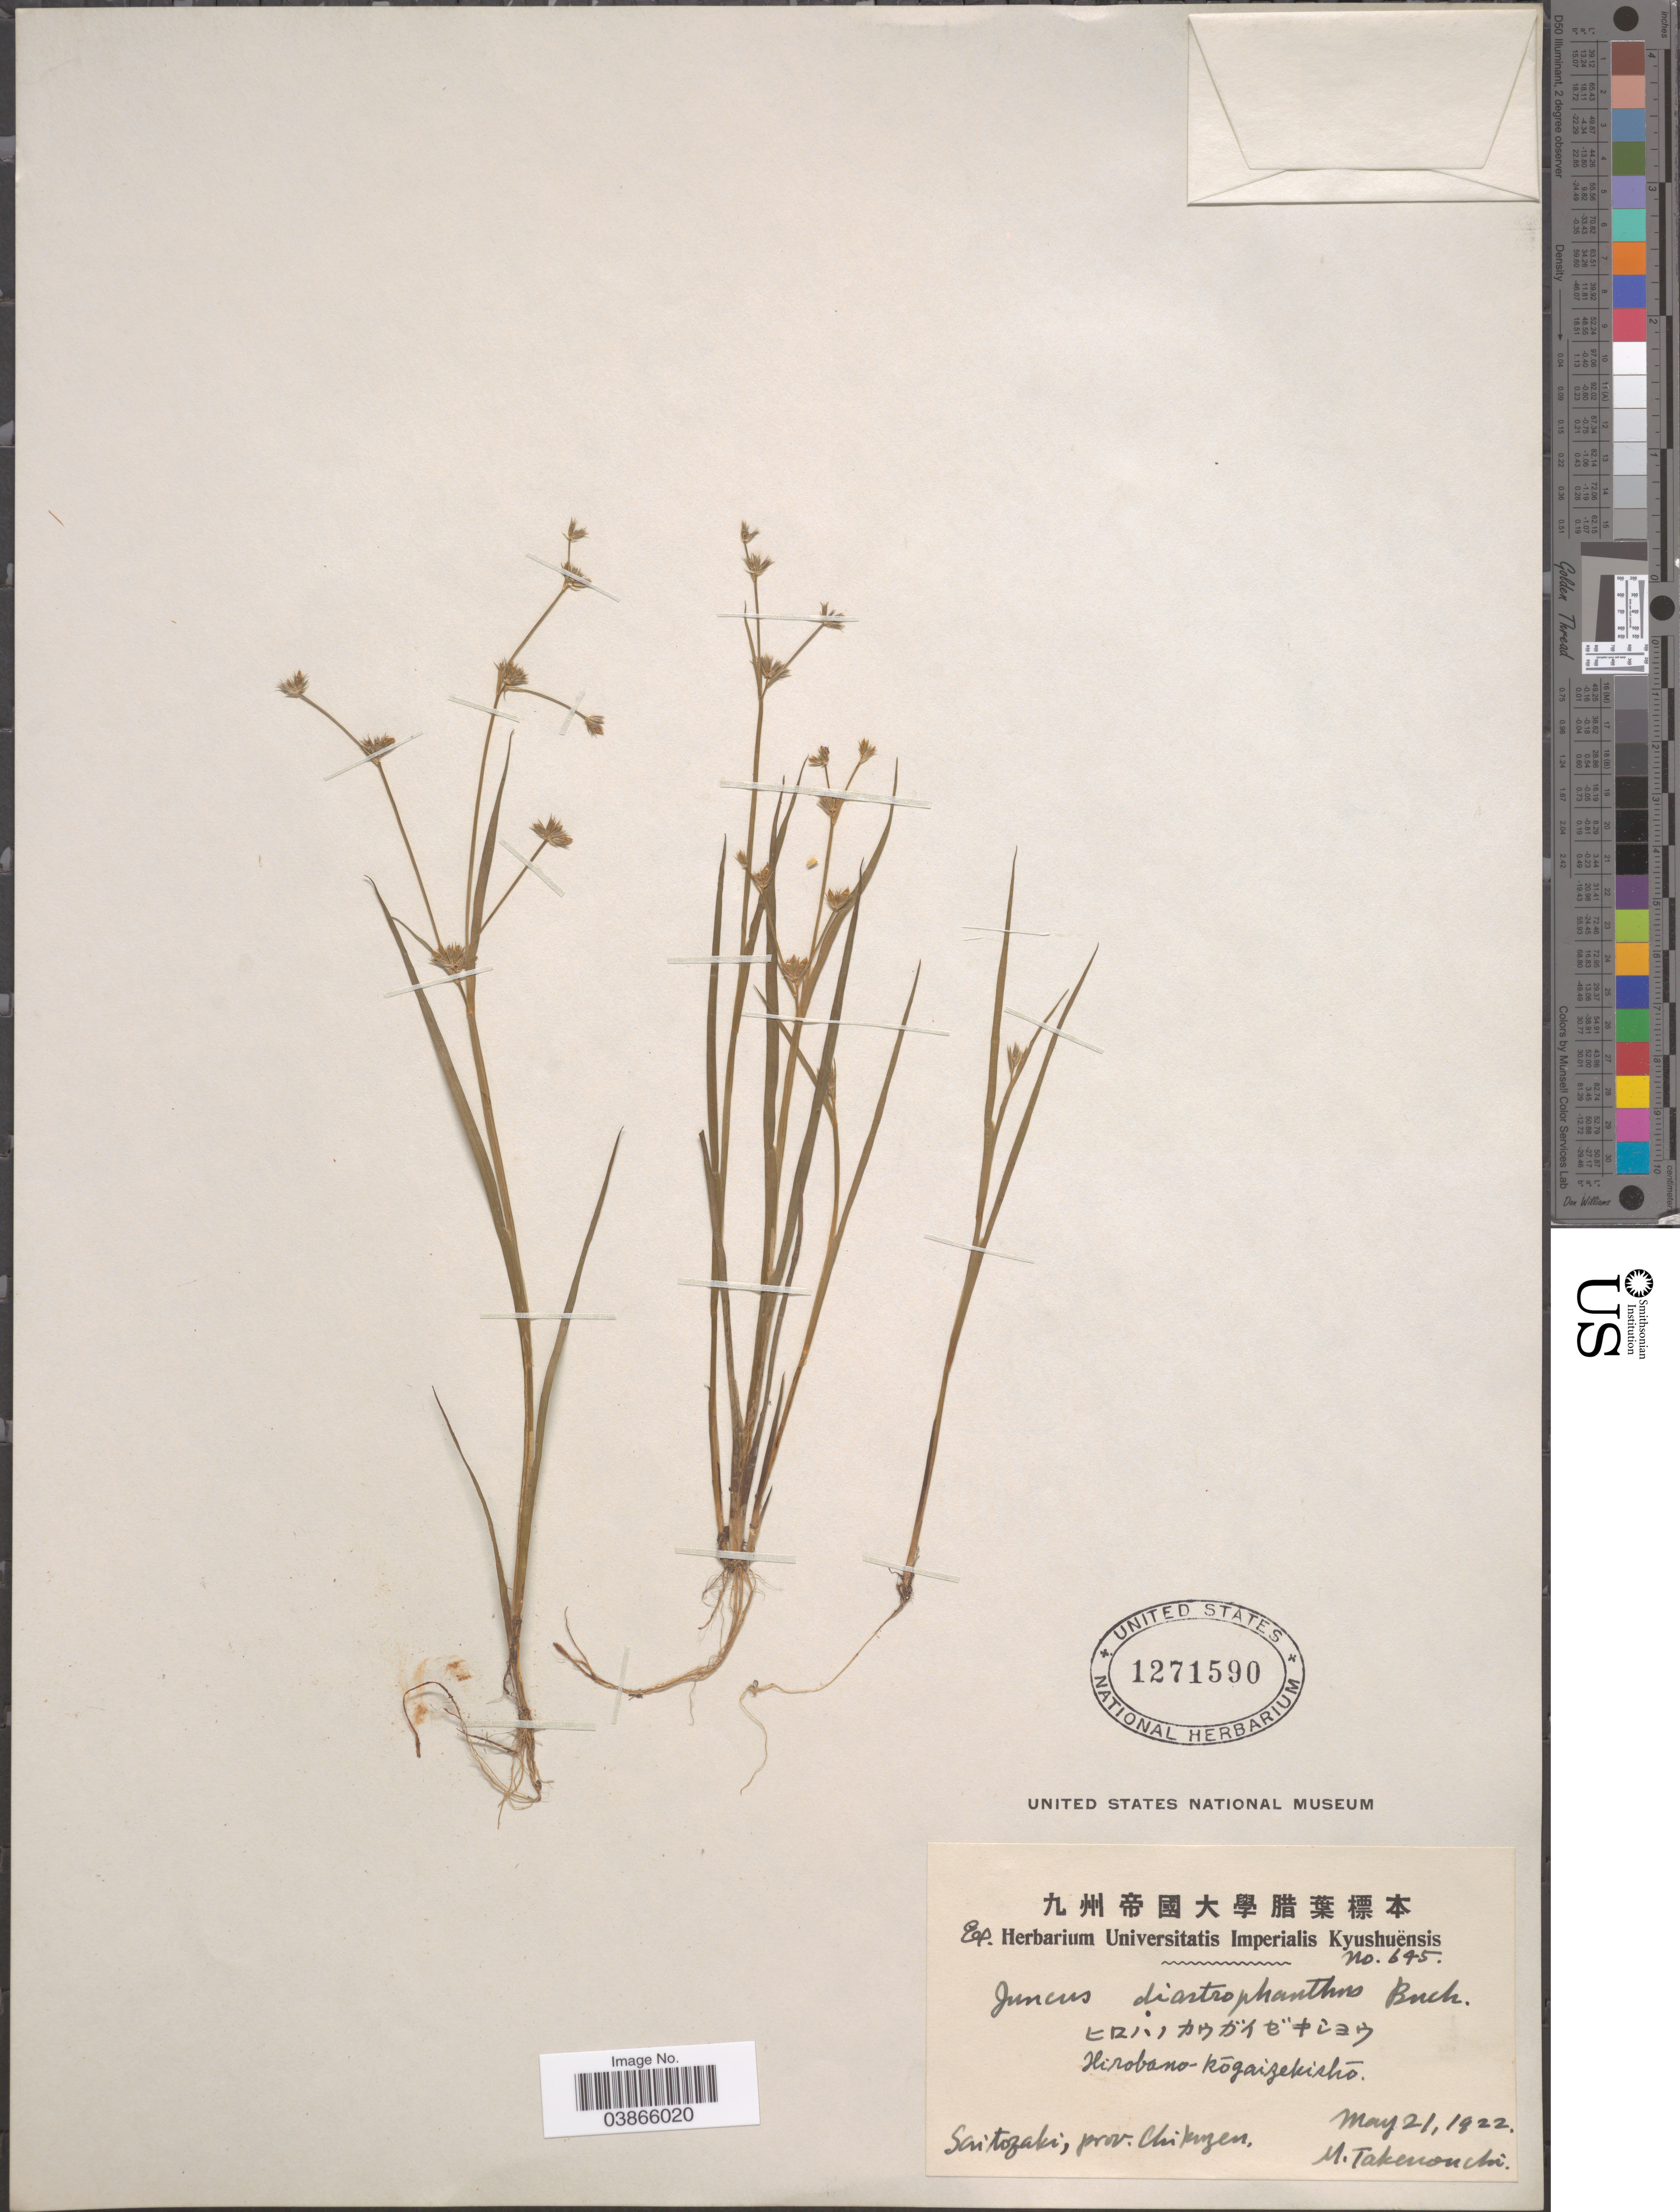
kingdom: Plantae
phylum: Tracheophyta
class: Liliopsida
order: Poales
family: Juncaceae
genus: Juncus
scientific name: Juncus diastrophanthus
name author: Buchenau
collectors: M. Takenonchi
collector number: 695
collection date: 1922-05-21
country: Japan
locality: Saitozaki; prov. Chikuzen.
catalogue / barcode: US 1271590